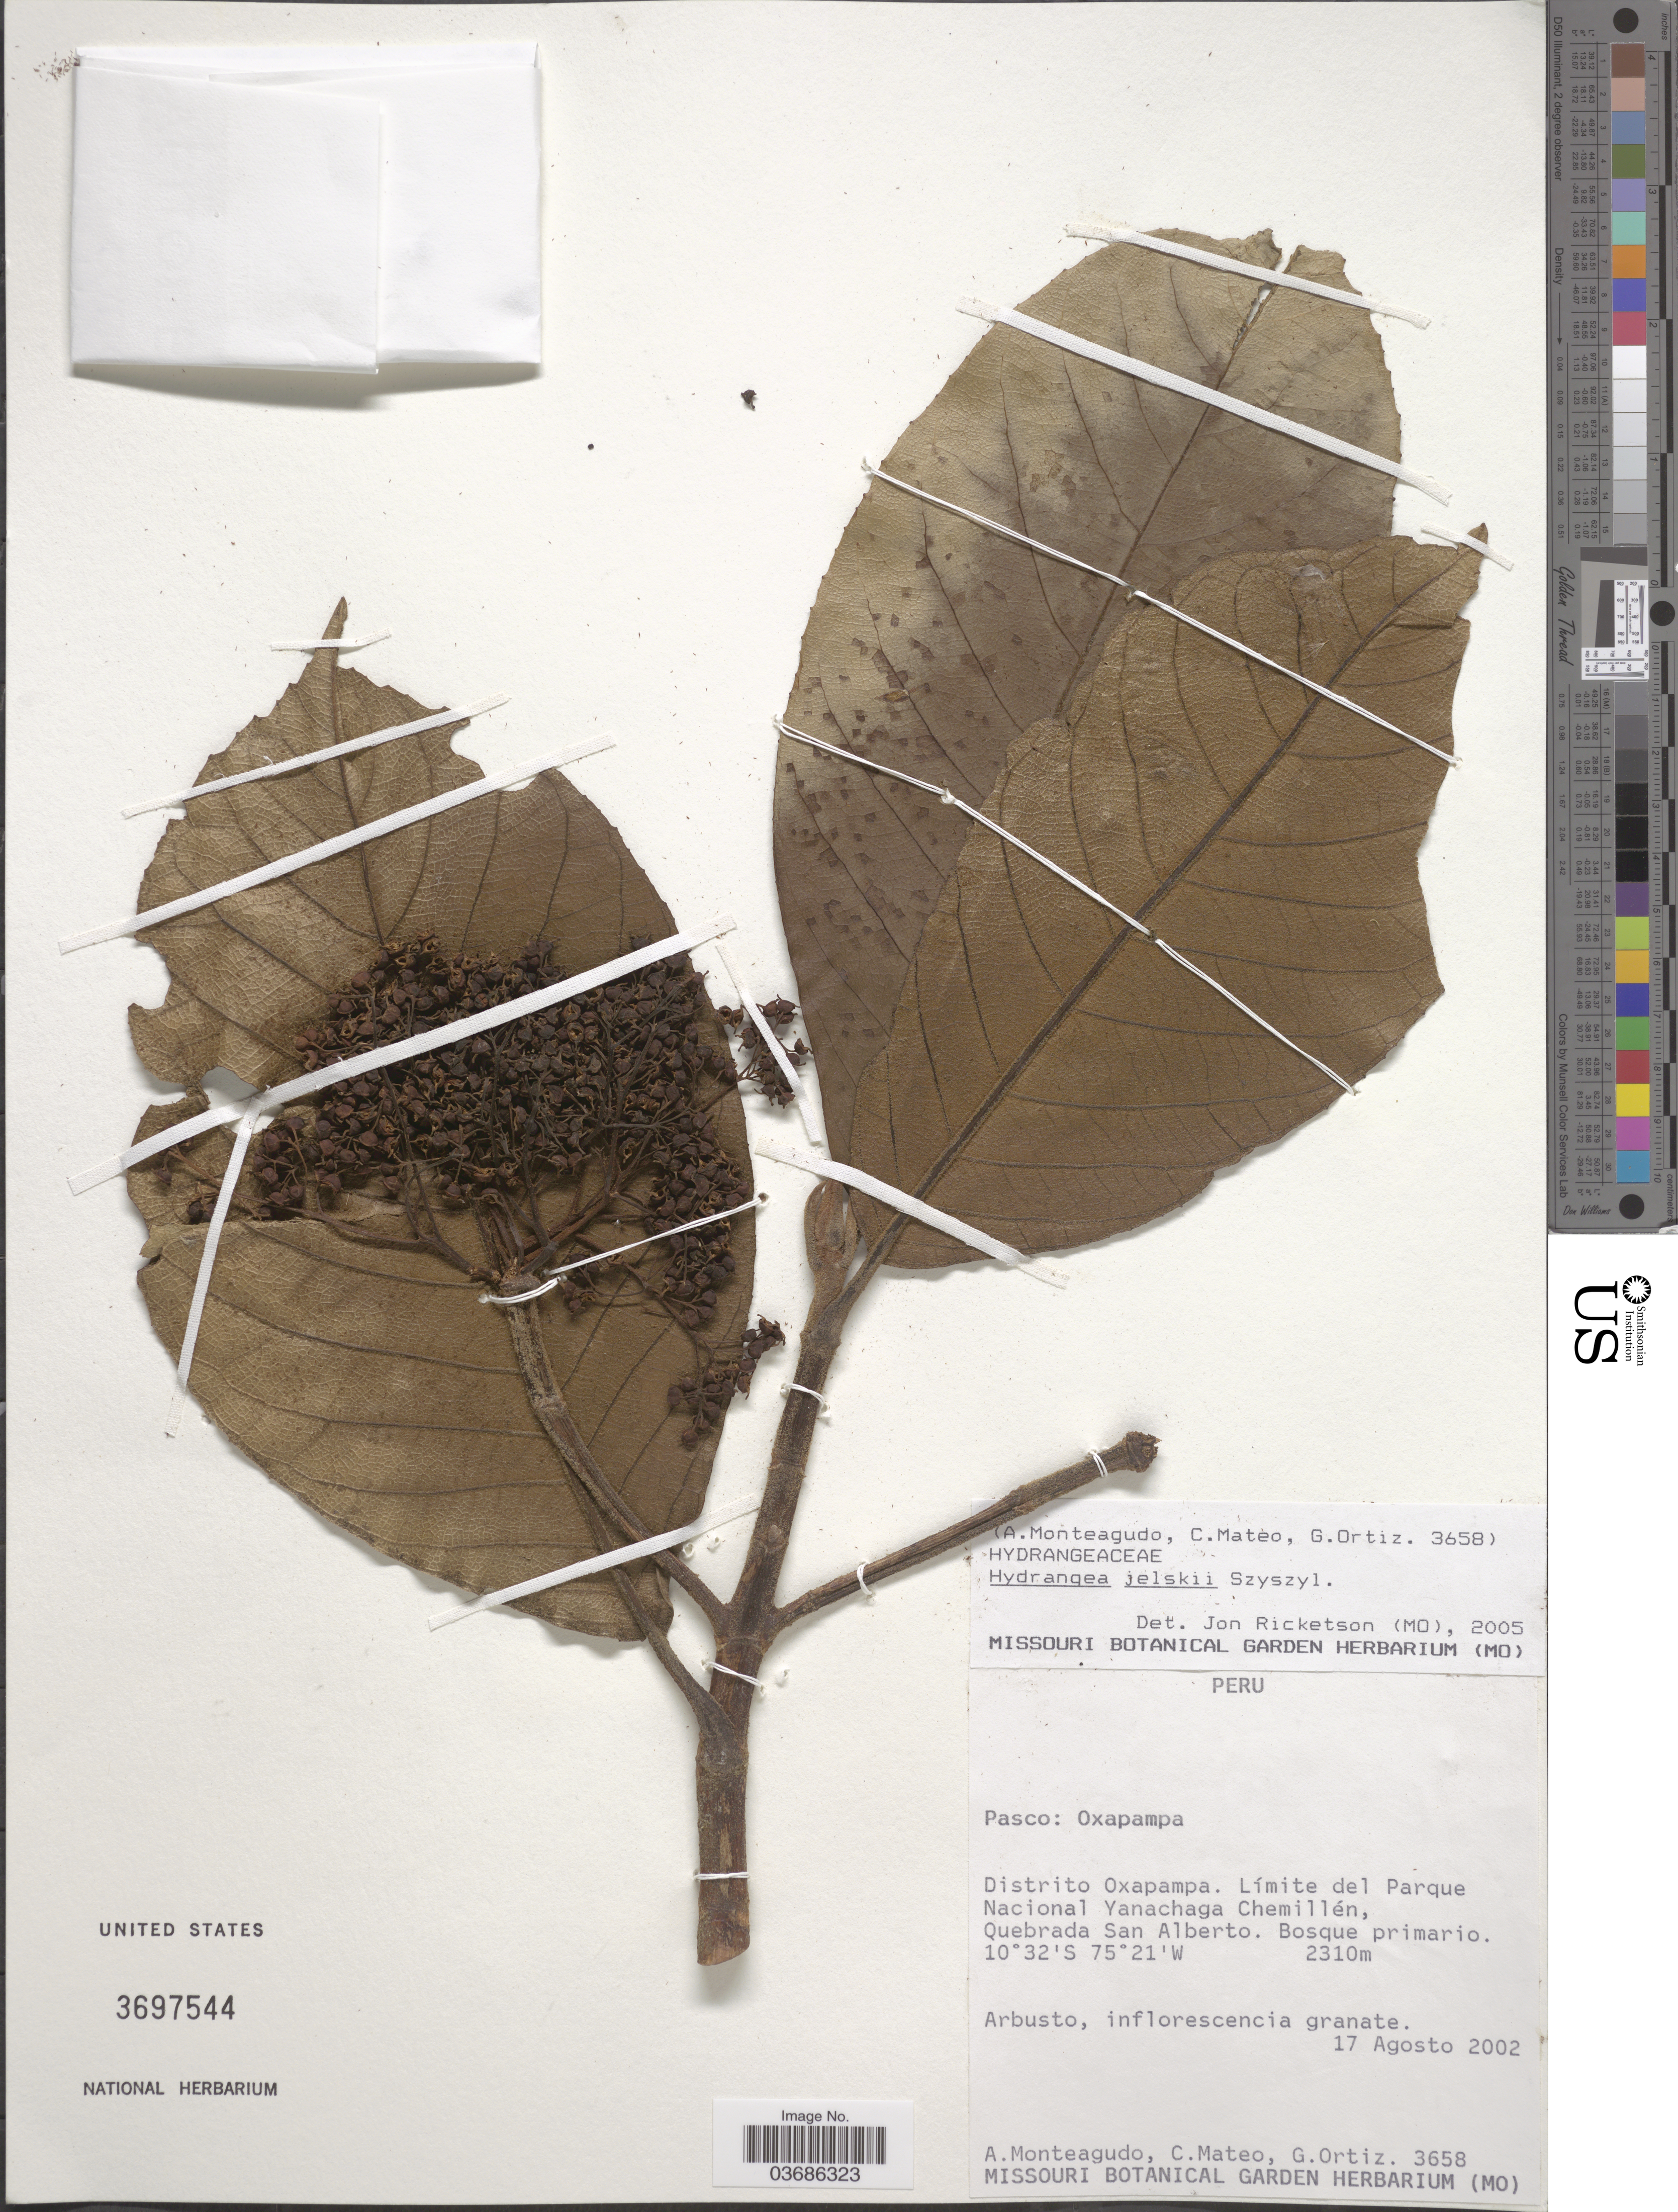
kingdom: Plantae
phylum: Tracheophyta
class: Magnoliopsida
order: Cornales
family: Hydrangeaceae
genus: Hydrangea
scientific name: Hydrangea jelskii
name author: Szyszyl.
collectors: A. Monteagudo, C. Mateo & G. Ortiz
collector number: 3658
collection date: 2002-08-17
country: Peru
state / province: Pasco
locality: Oxapampa. Distrito Oxapampa. Límite del Parque Nacional Yanachaga Chemillén, Quebrada San Alberto.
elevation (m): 2310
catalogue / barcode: US 3697544